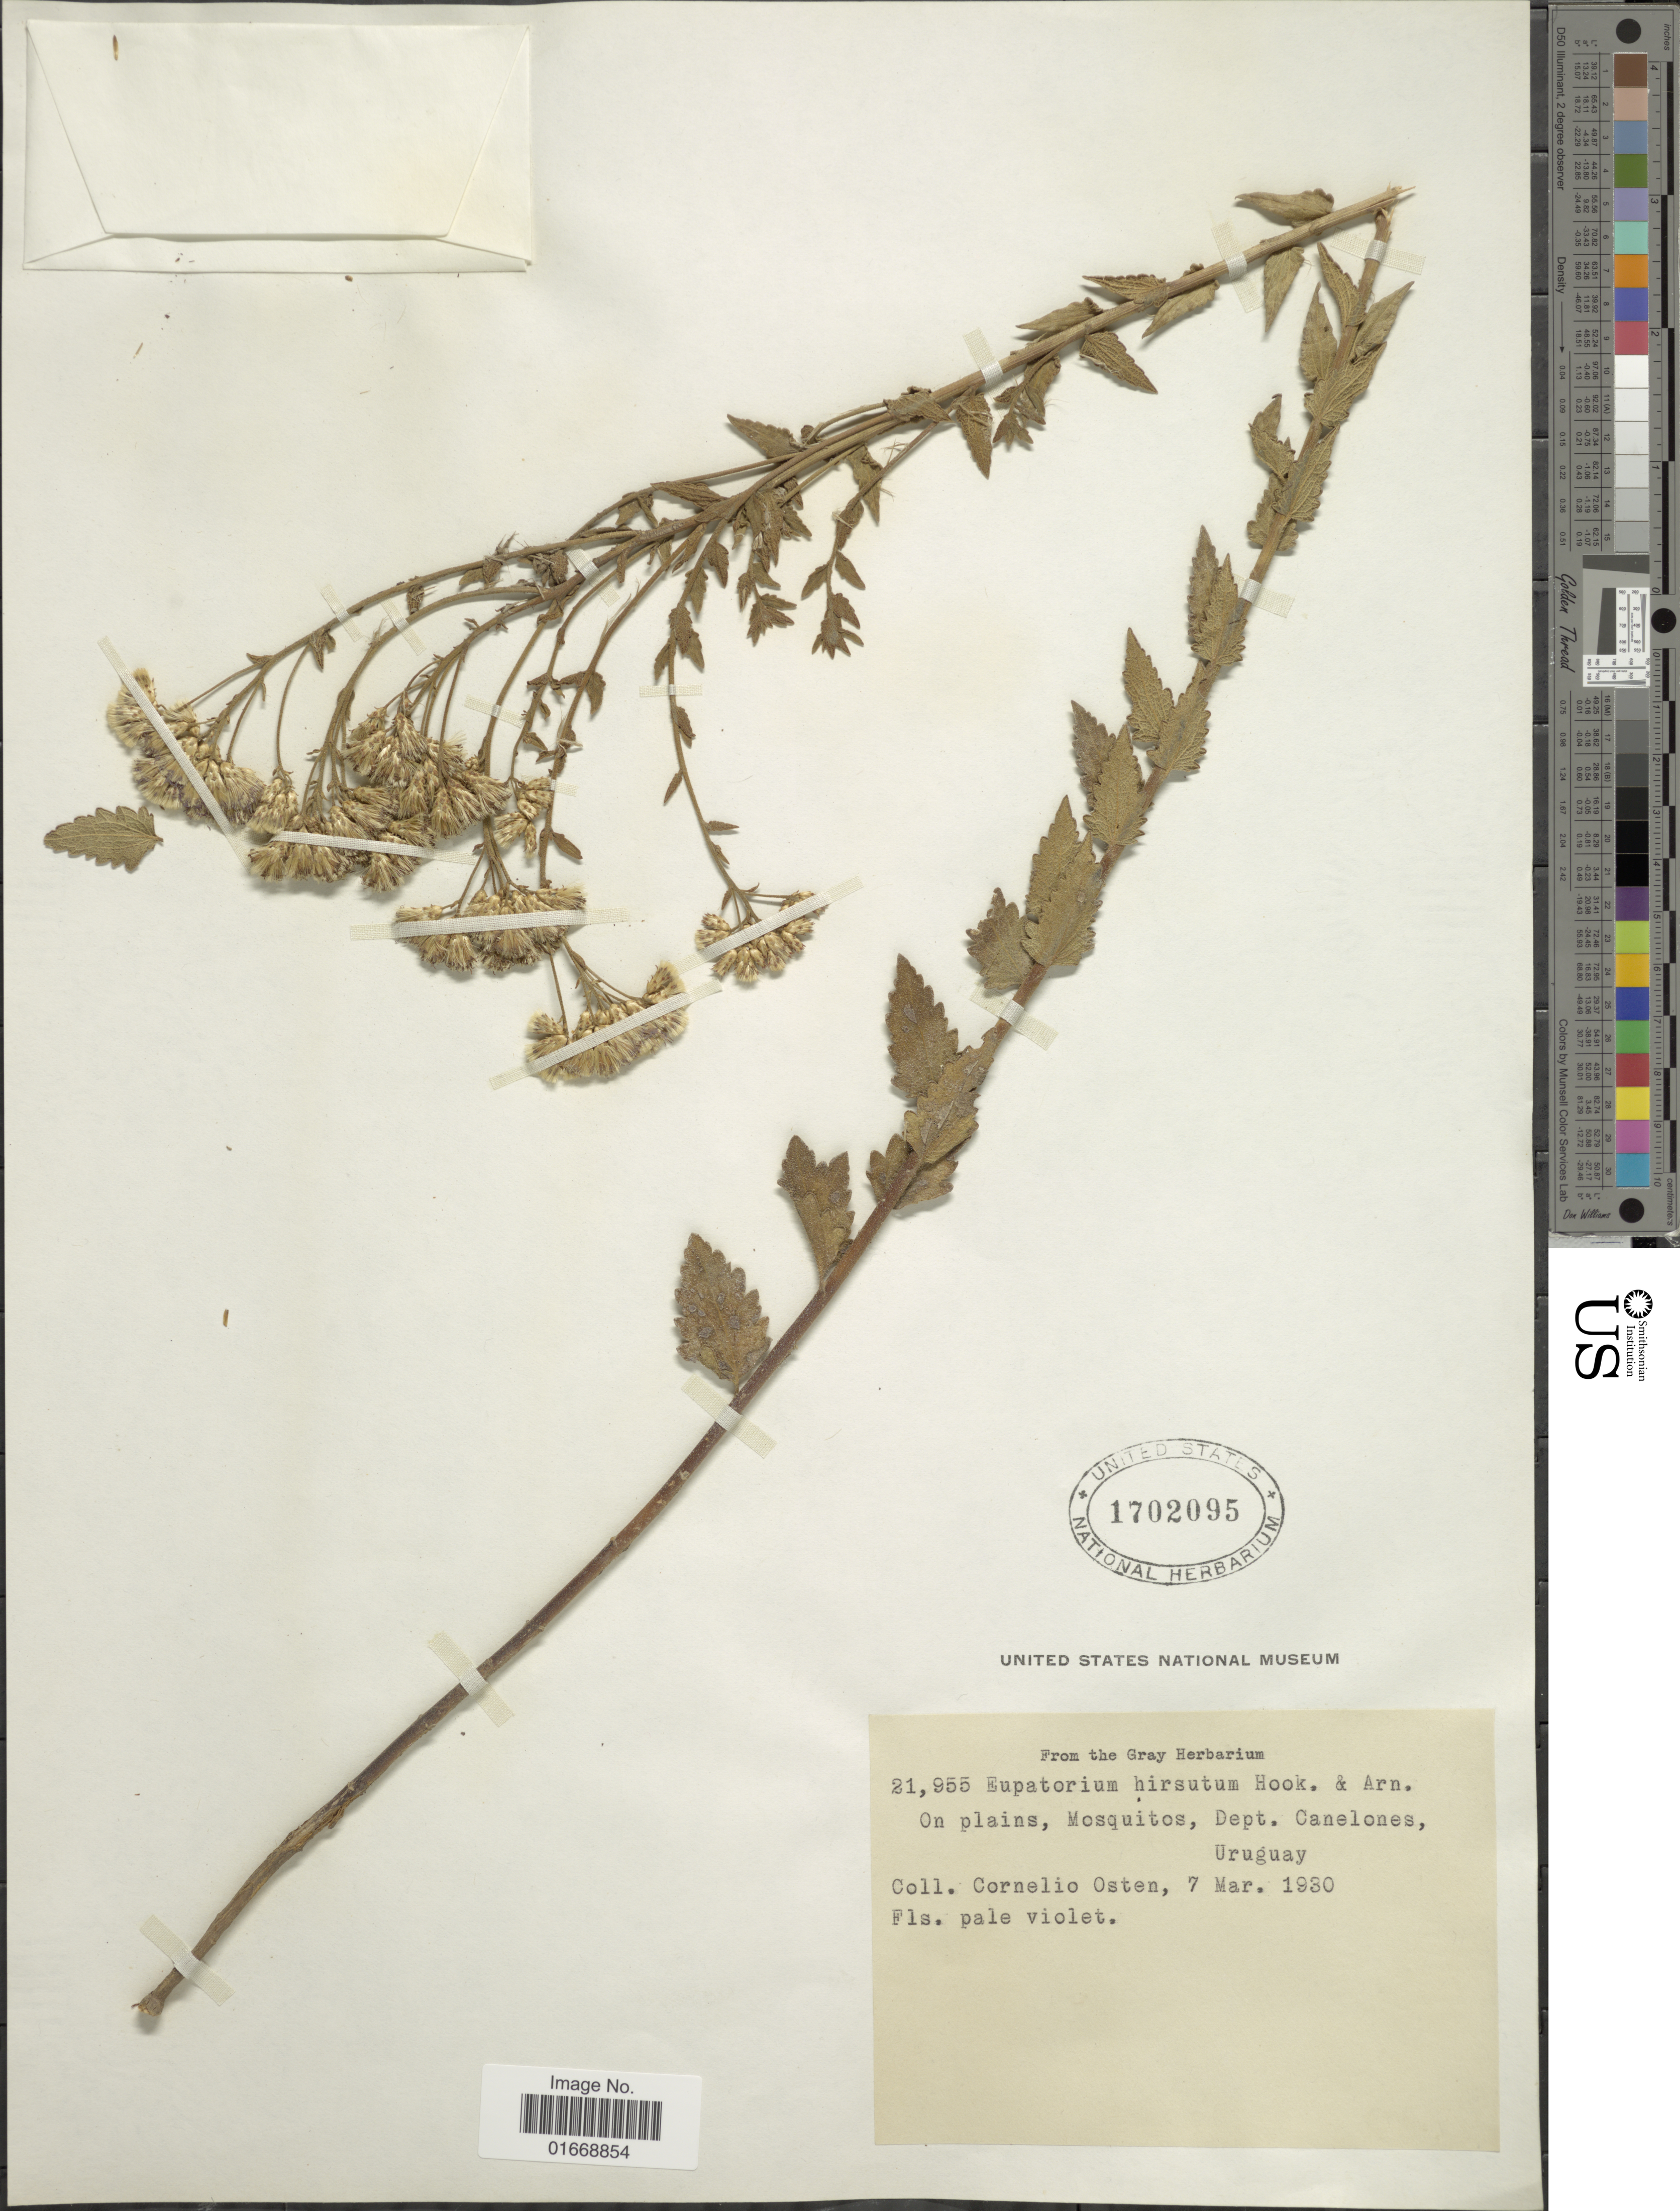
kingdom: Plantae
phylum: Tracheophyta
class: Magnoliopsida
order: Asterales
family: Asteraceae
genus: Chromolaena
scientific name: Chromolaena hirsuta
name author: (Hook. & Arn.) R.M. King & H. Rob.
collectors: C. Osten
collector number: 21955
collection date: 1930-03-07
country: Uruguay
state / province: Canelones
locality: On plains, Mosquitos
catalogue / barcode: US 1702095